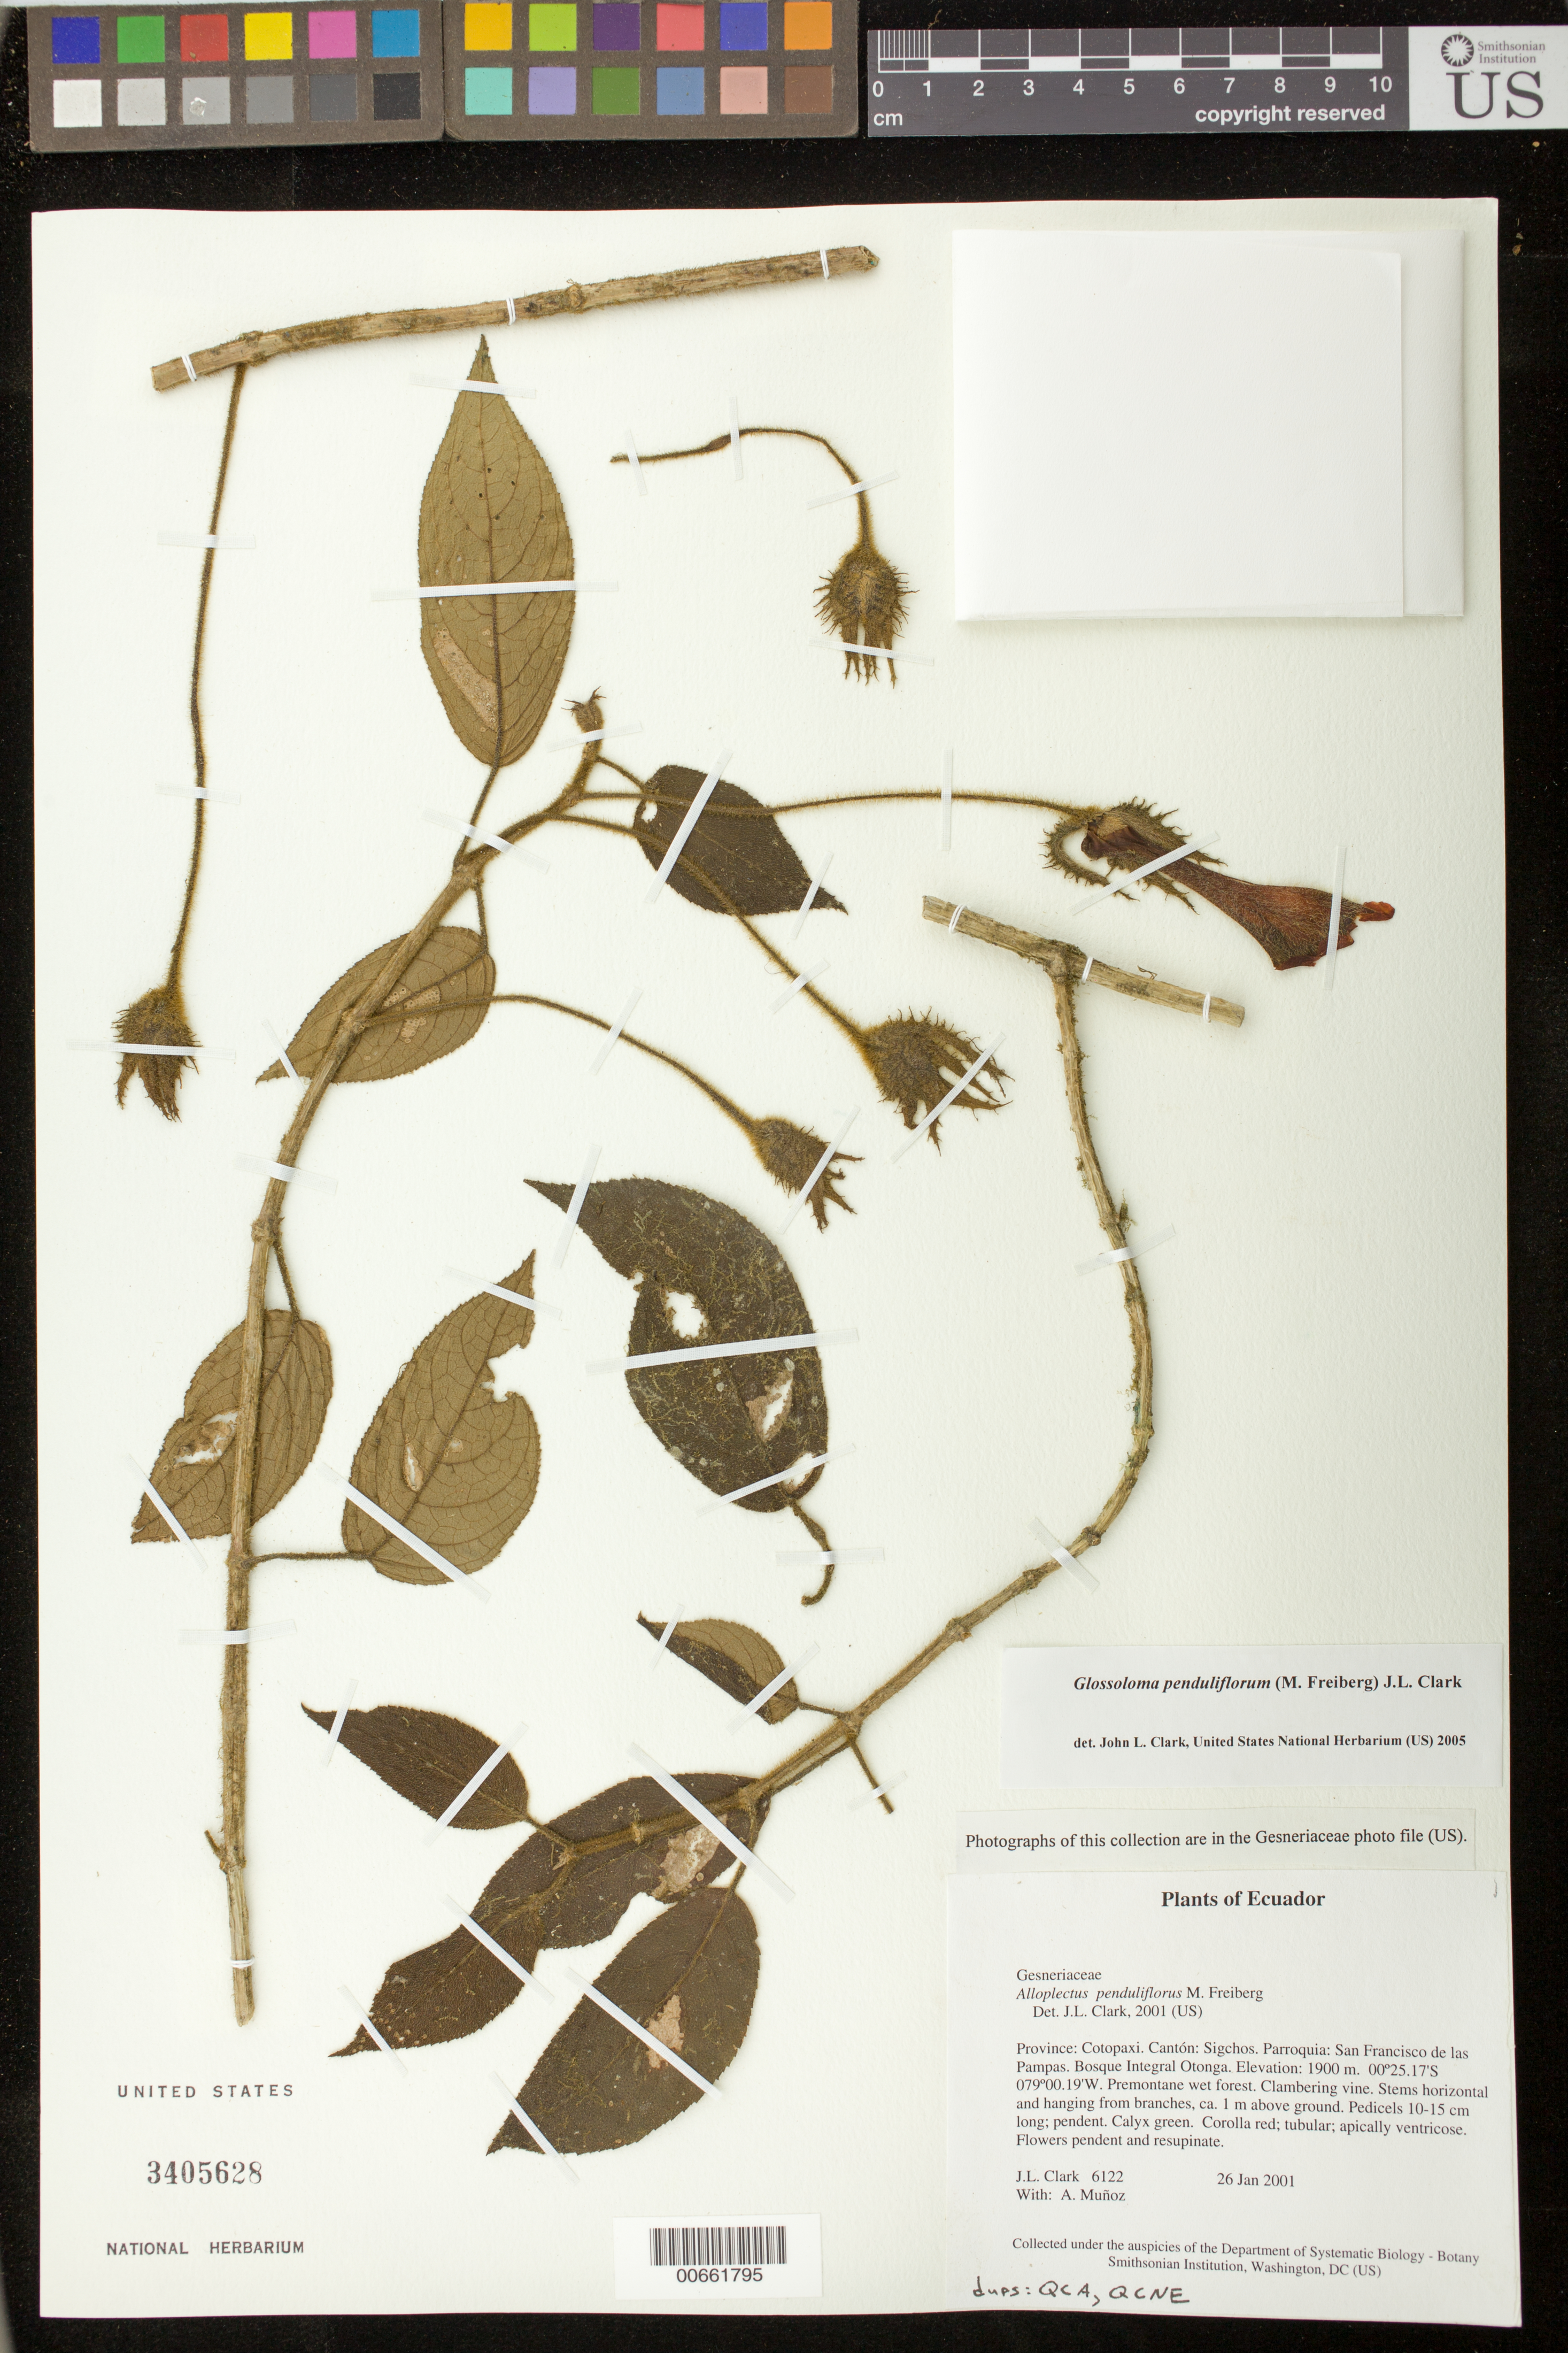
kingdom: Plantae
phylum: Tracheophyta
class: Magnoliopsida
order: Lamiales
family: Gesneriaceae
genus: Glossoloma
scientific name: Glossoloma penduliflorum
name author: (M. Freiberg) J.L. Clark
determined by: Clark, J. L., (SEL), The Marie Selby Botanical Garden (UNITED STATES)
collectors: J. L. Clark & A. Muñoz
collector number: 6122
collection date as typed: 26 Jan 2001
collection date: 2001-01-26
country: Ecuador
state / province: Cotopaxi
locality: Cantón: Sigchos. Parroquia: San Francisco de las Pampas. Bosque Integral Otonga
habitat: Premontane wet forest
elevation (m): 1900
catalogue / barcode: US 3405628